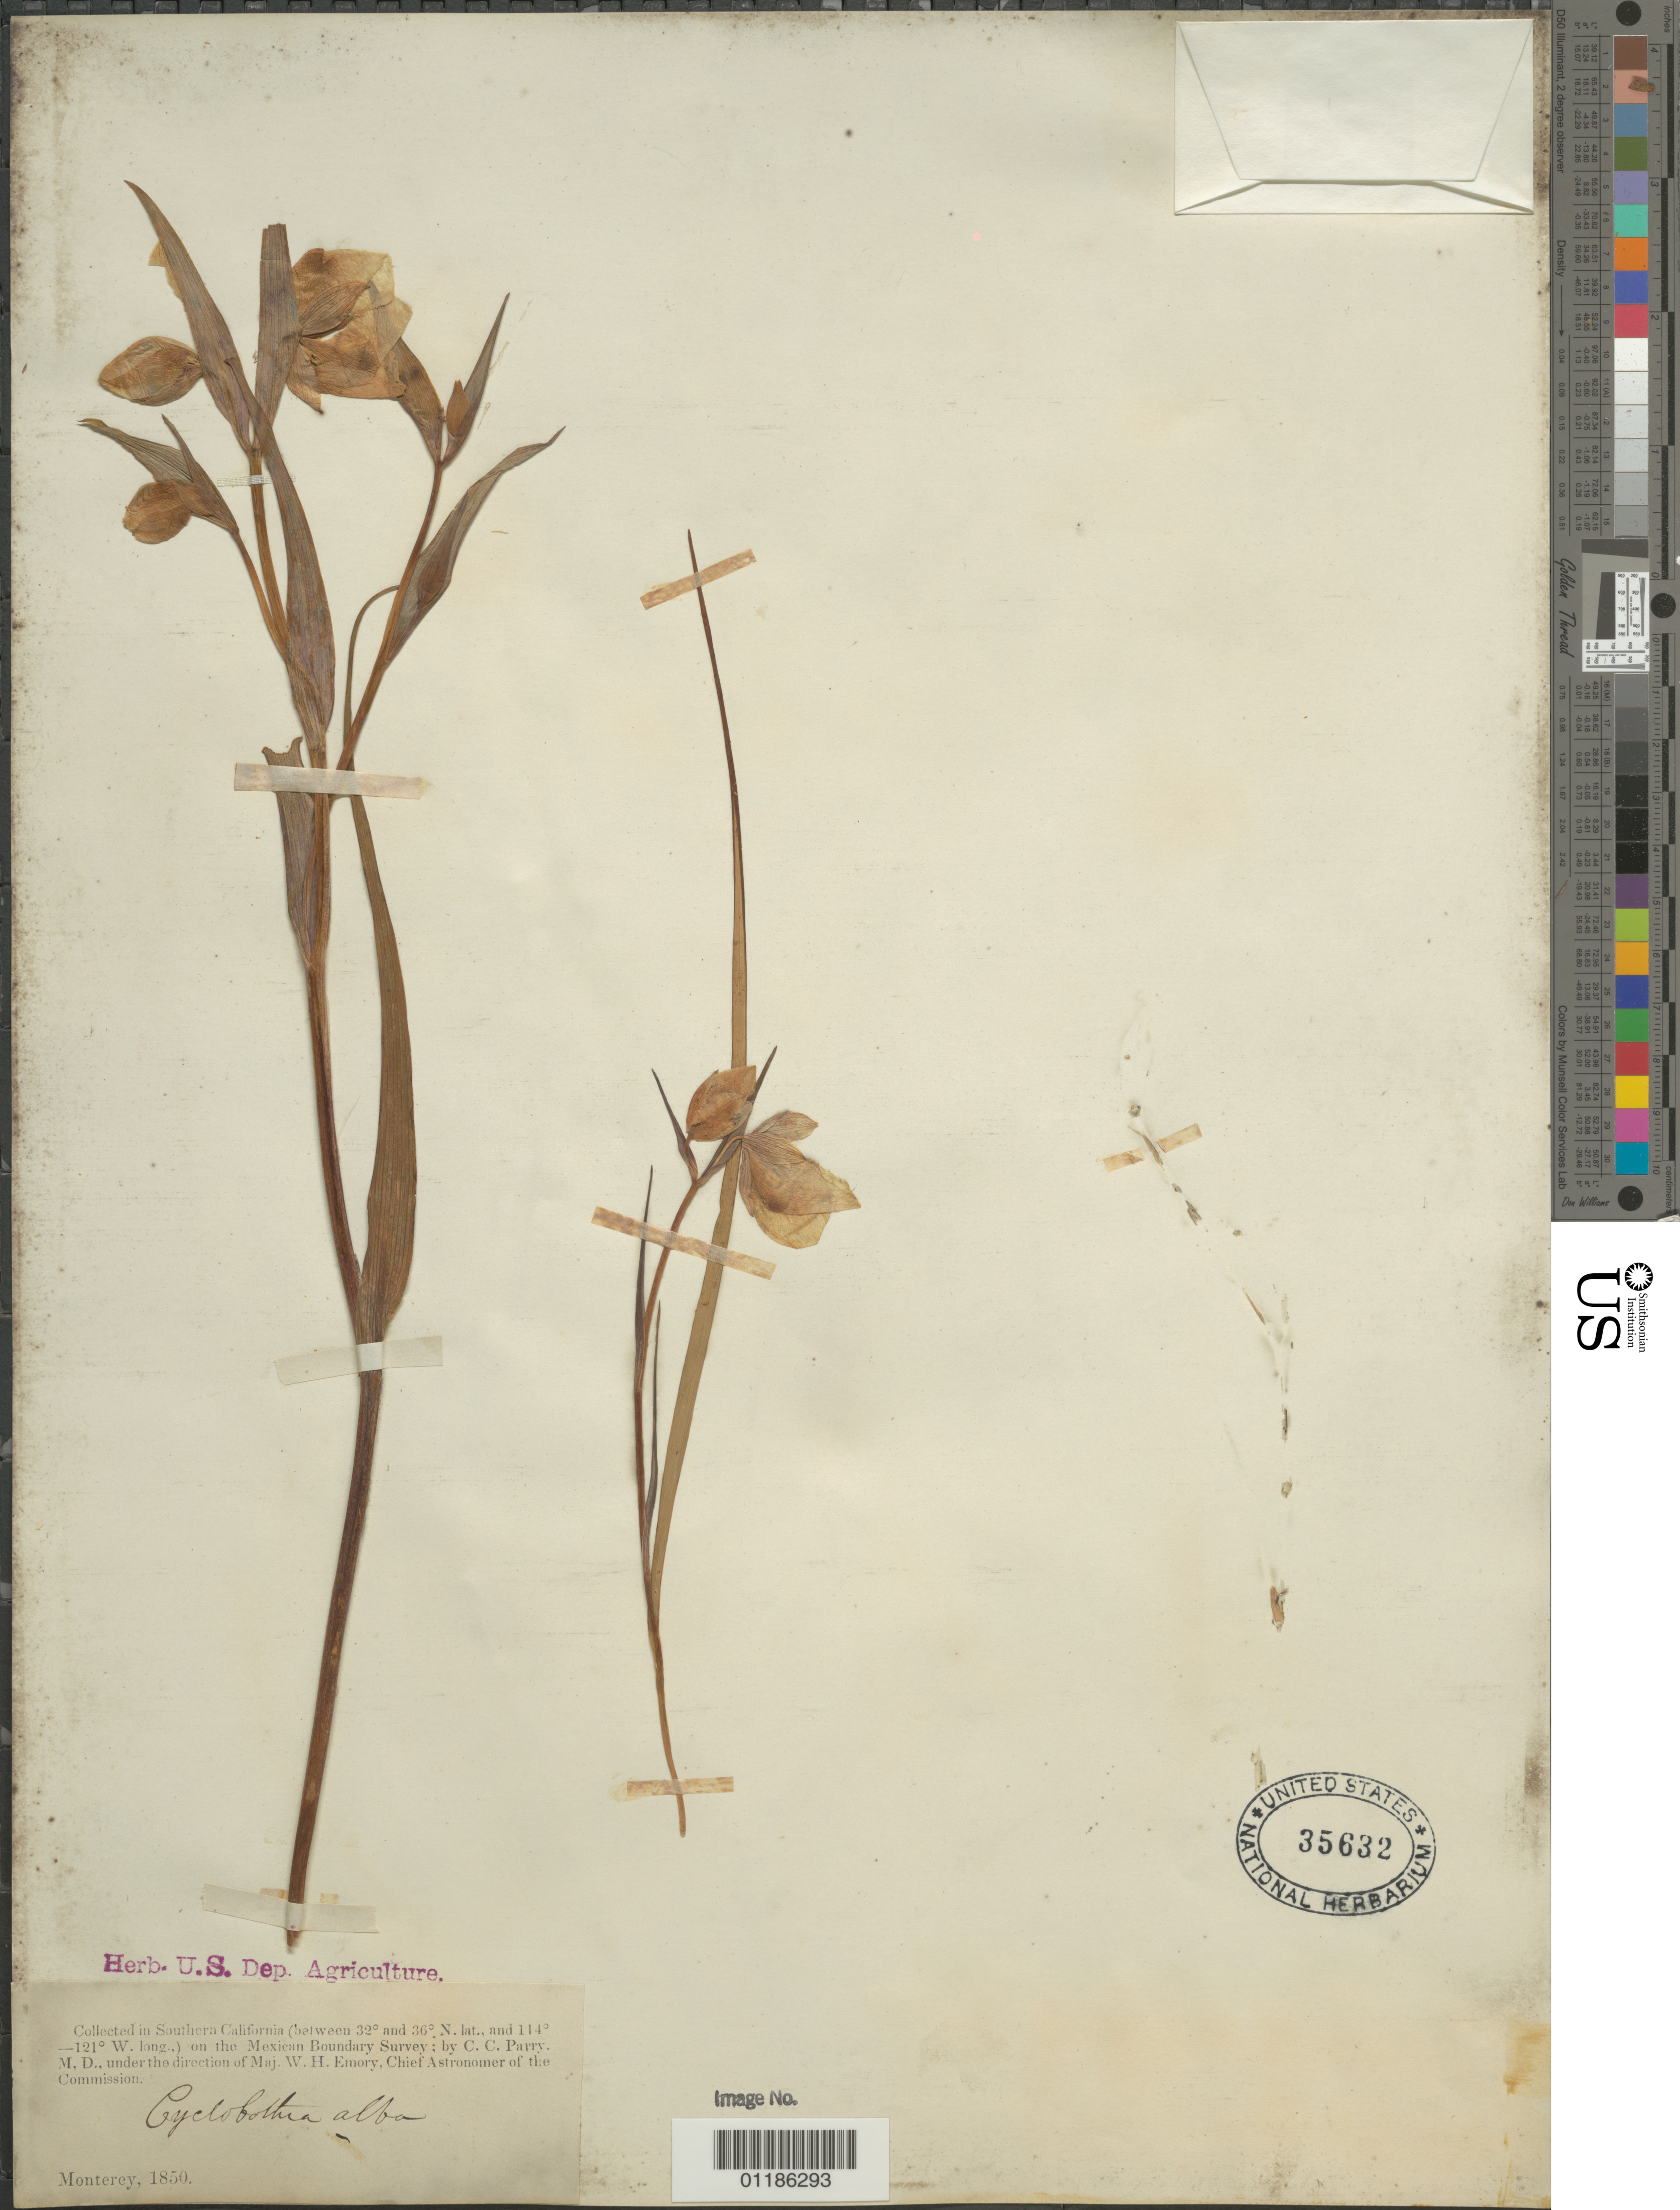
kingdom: Plantae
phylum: Tracheophyta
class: Liliopsida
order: Liliales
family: Liliaceae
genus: Calochortus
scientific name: Calochortus albus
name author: (Benth.) Douglas ex Benth.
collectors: C. C. Parry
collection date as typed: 1850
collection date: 1850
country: United States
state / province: California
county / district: Monterey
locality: Monterey.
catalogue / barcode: US 35632